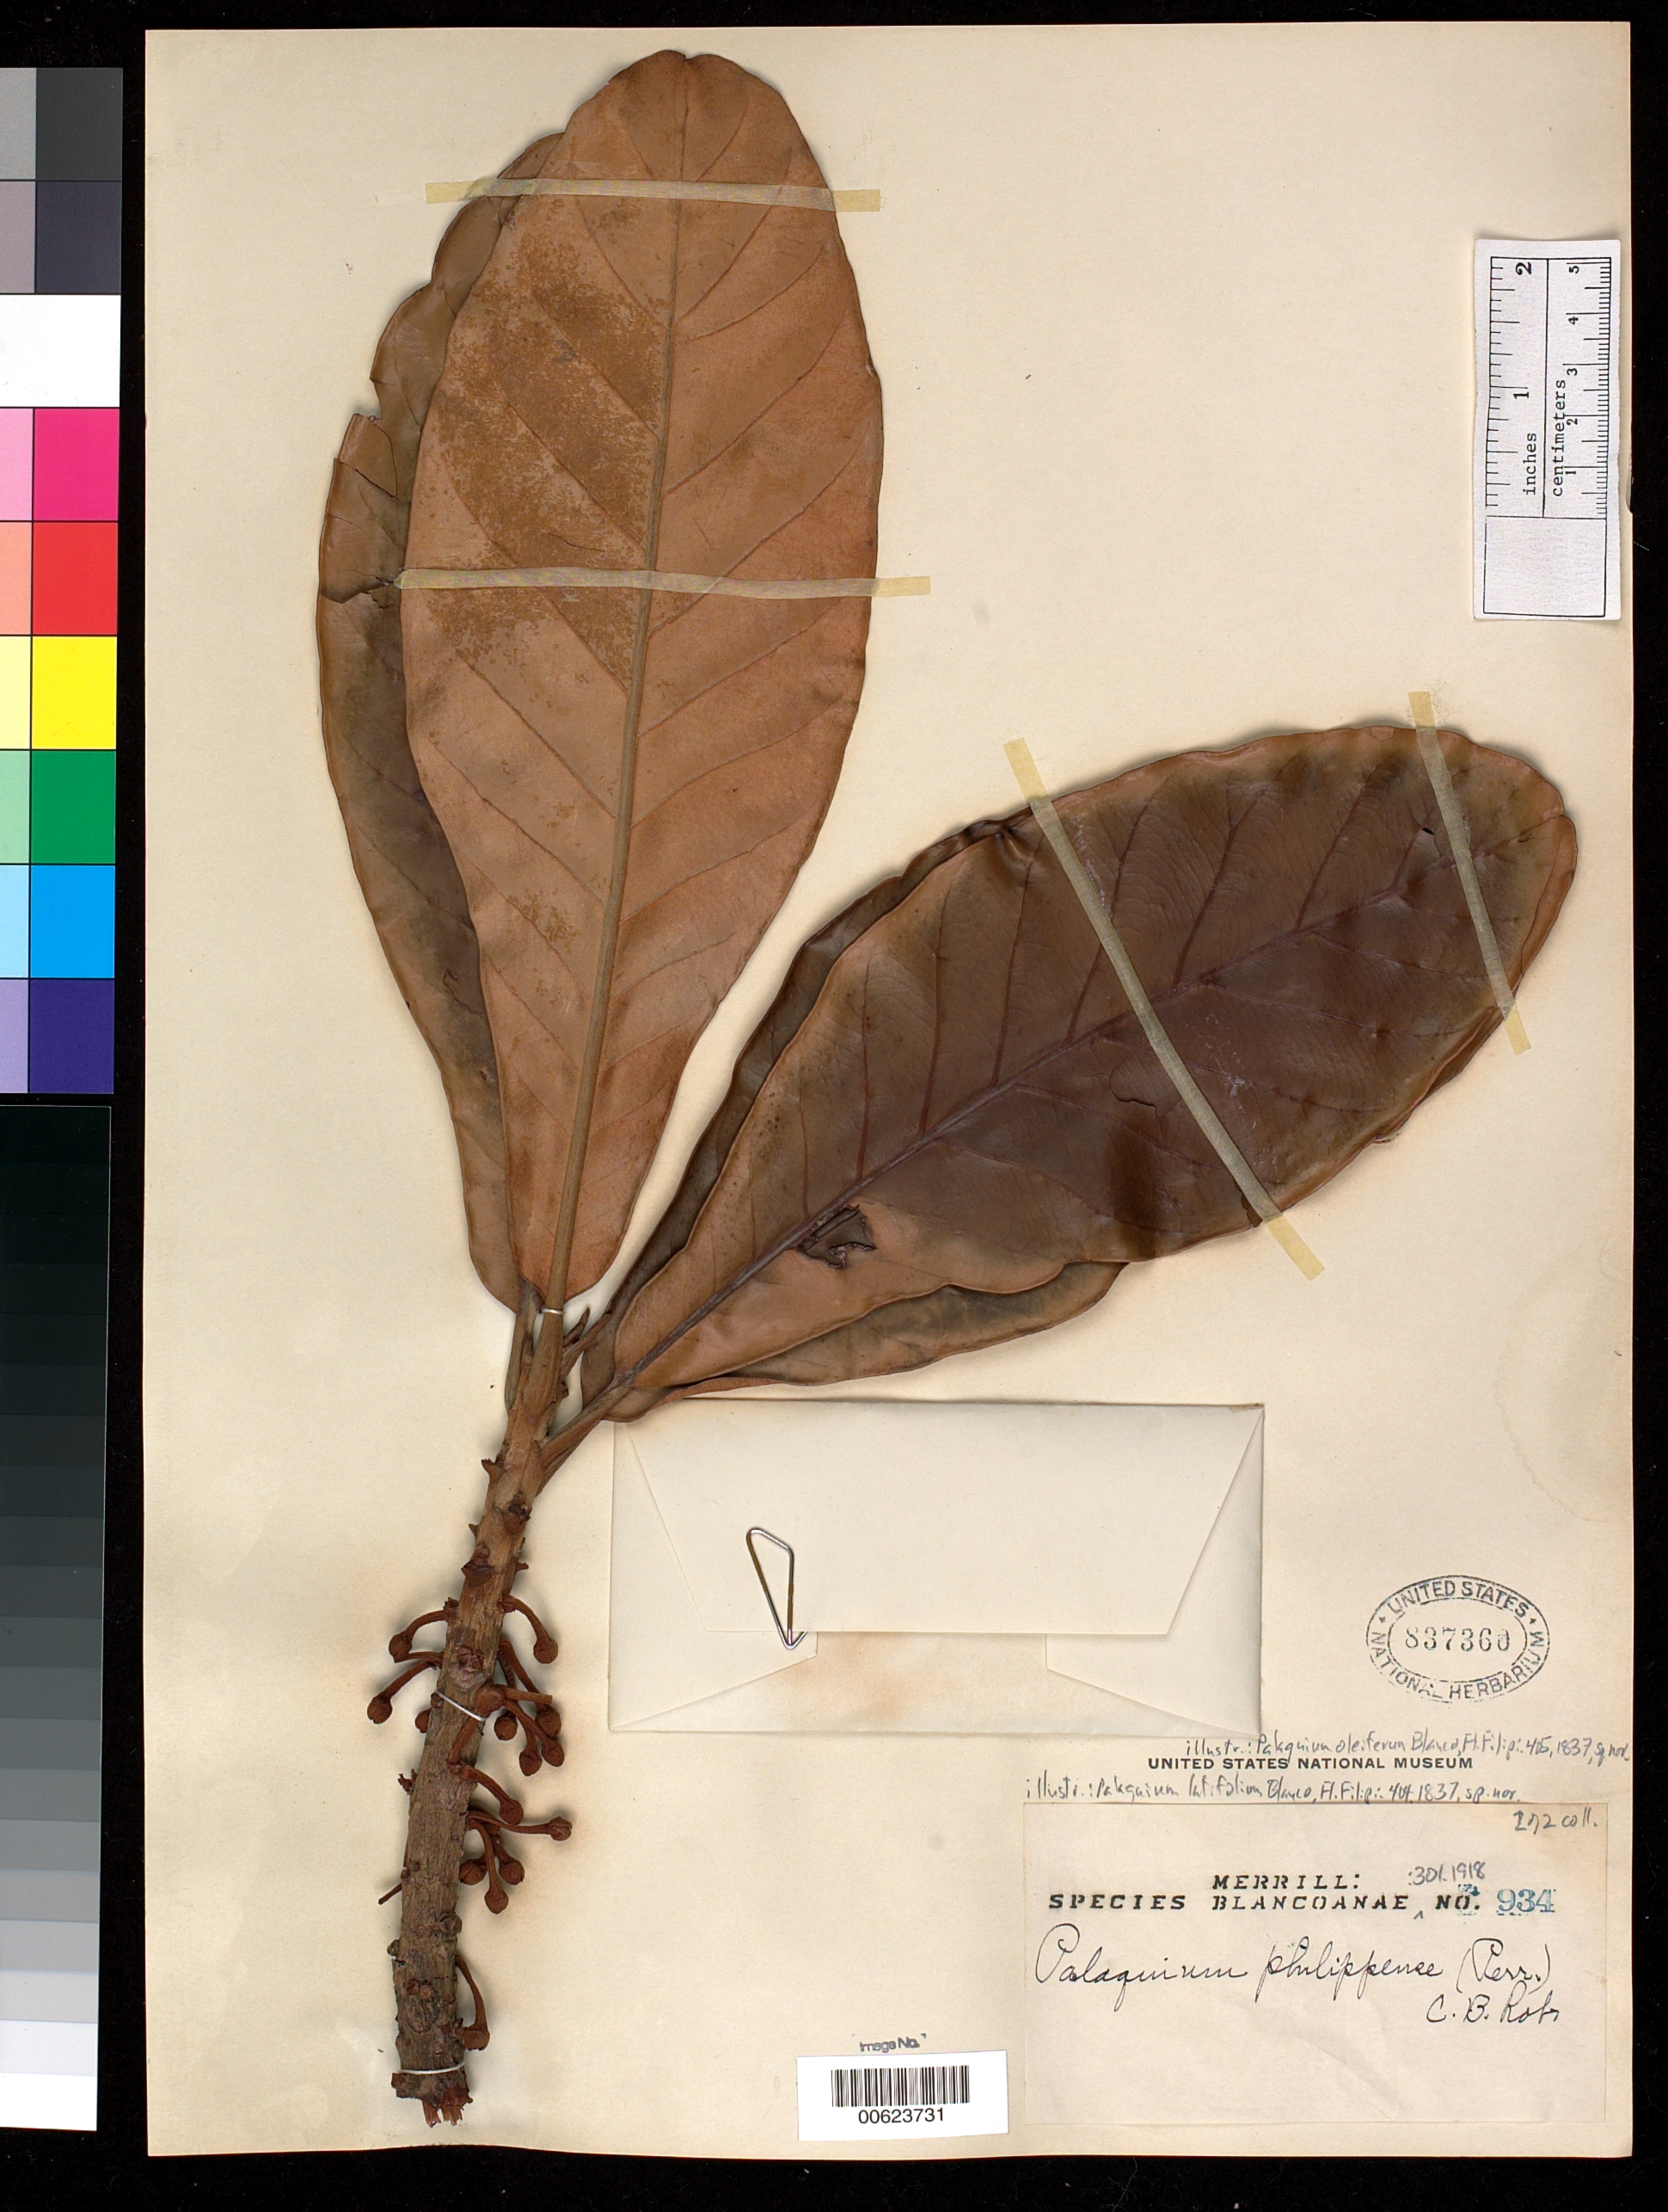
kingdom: Plantae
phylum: Tracheophyta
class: Magnoliopsida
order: Ericales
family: Sapotaceae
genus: Palaquium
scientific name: Palaquium latifolium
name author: Blanco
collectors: E. D. Merrill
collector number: Sp. Blancoan. 0934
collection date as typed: Jun 1915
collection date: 1915-06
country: Philippines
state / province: Calabarzon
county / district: Rizal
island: Luzon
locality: Antipolo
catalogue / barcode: US 837360